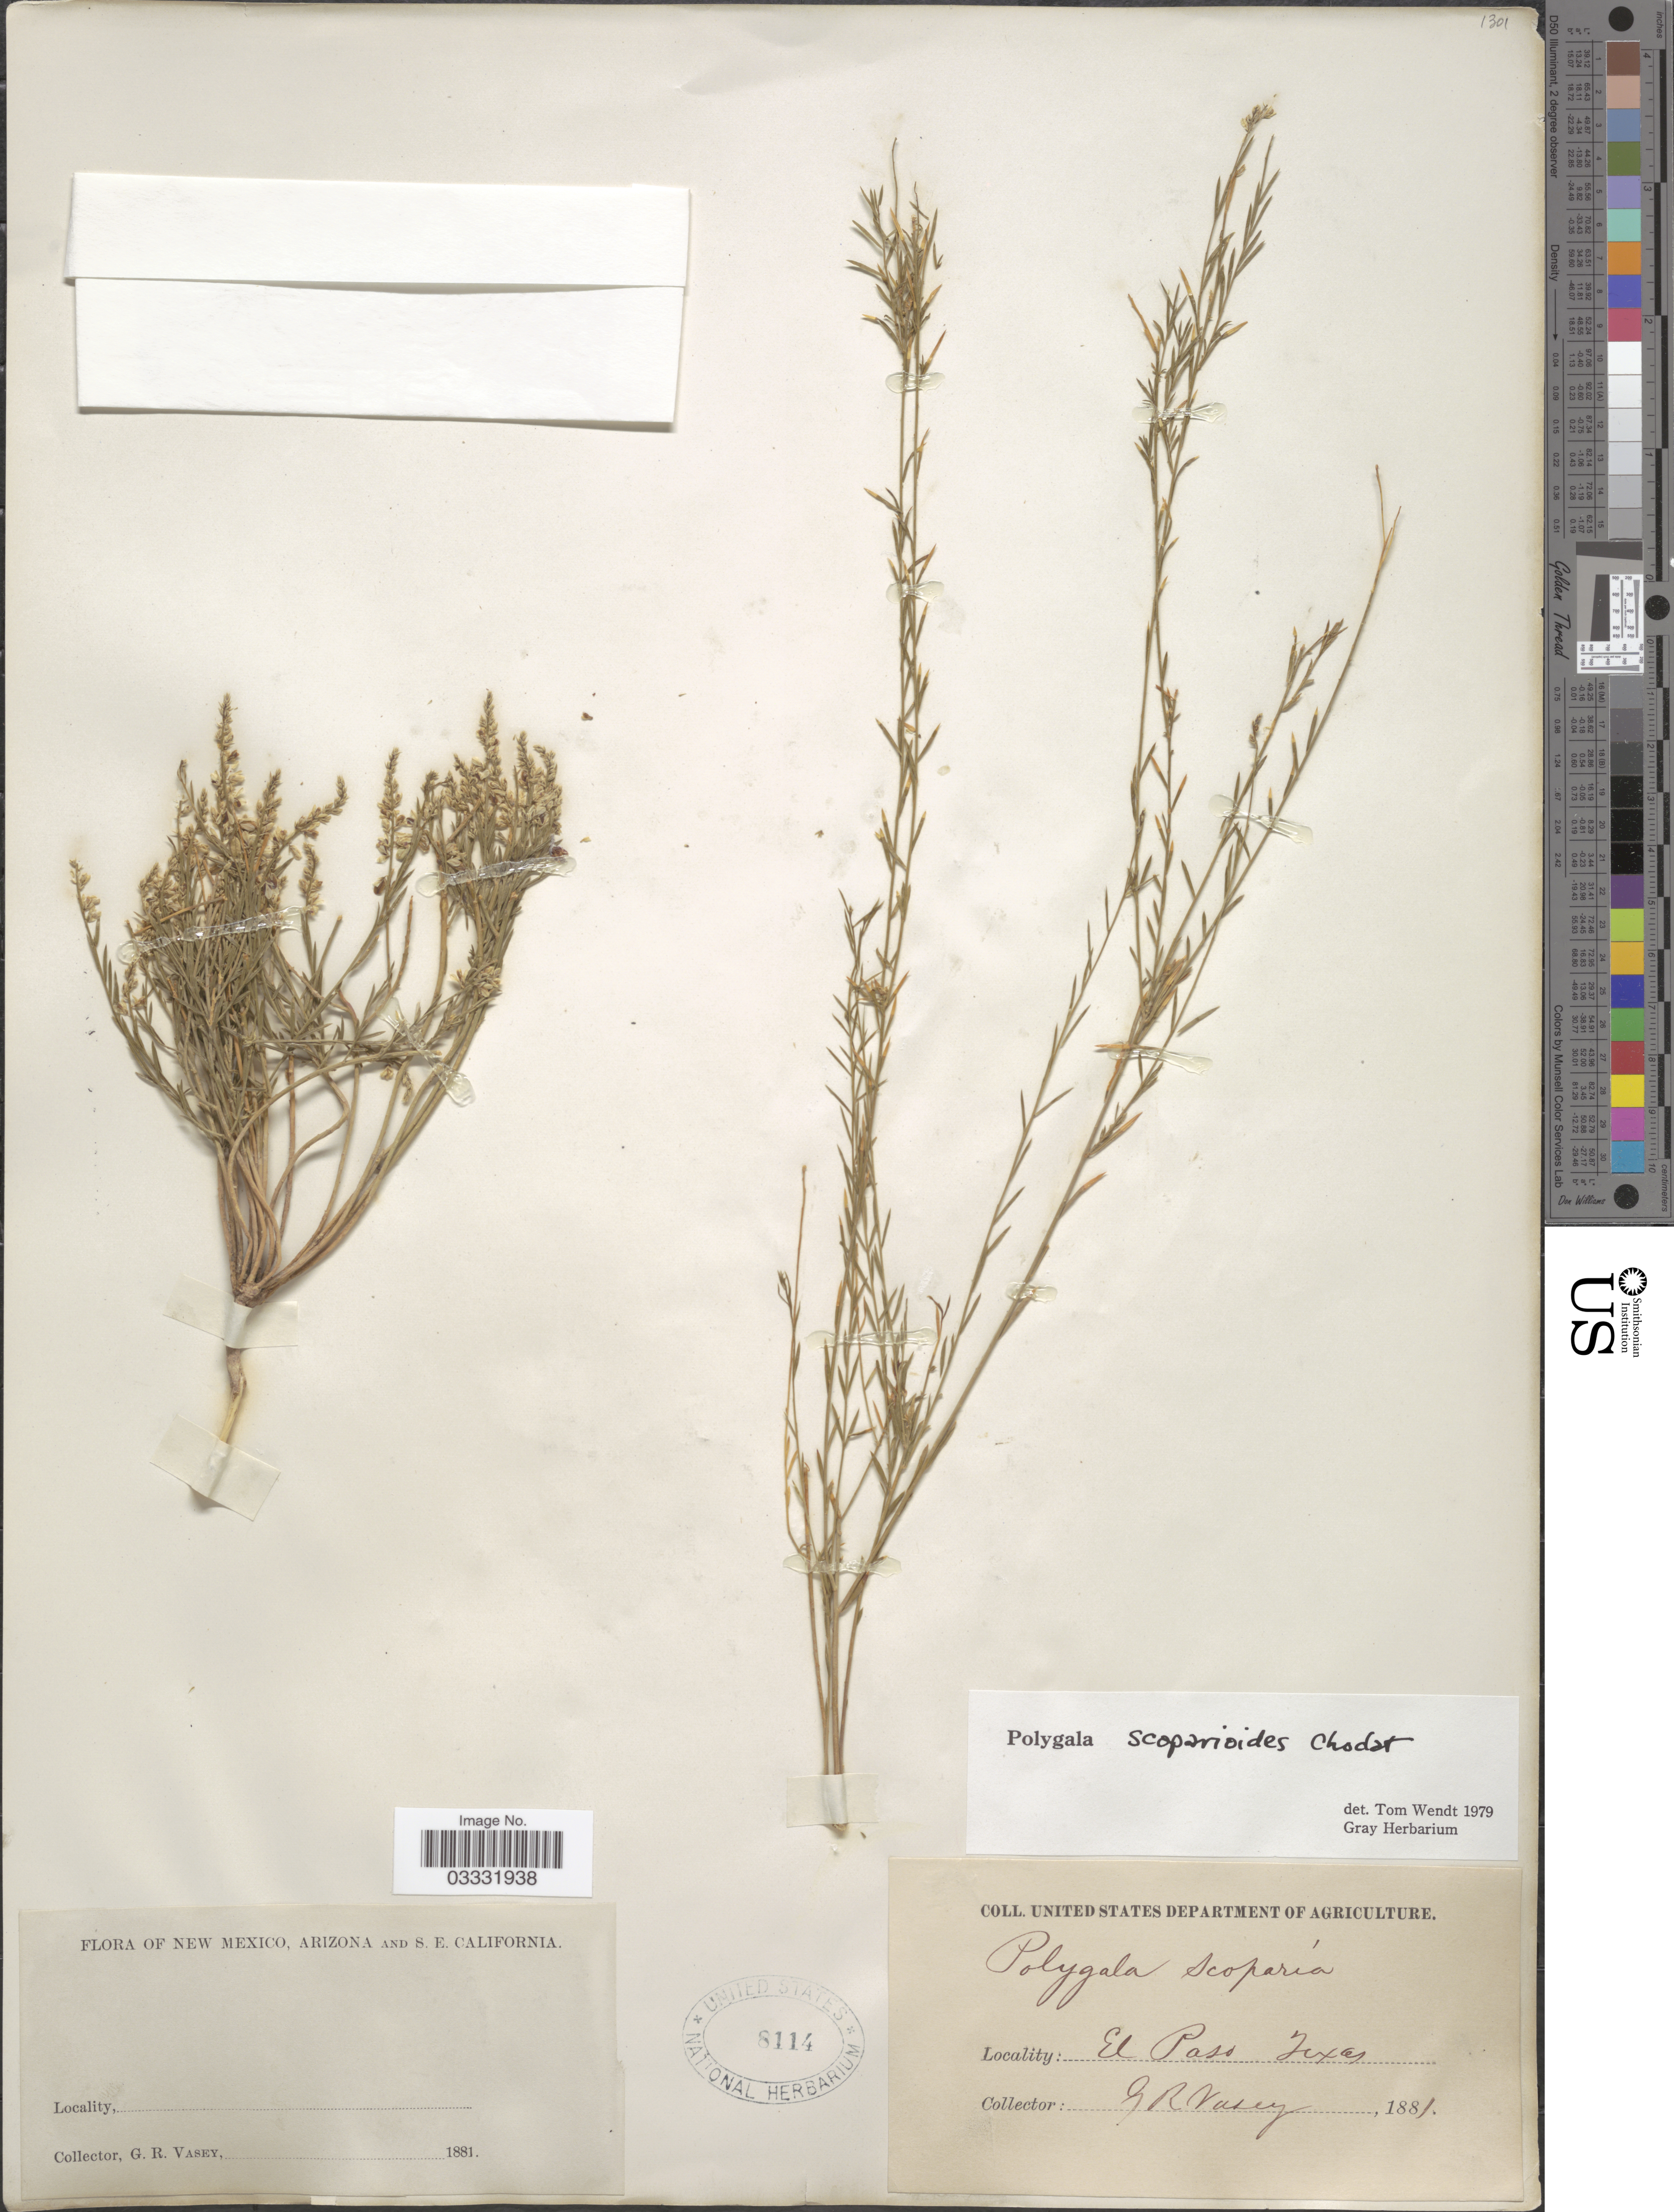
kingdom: Plantae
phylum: Tracheophyta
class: Magnoliopsida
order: Fabales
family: Polygalaceae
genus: Polygala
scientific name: Polygala scoparioides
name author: Chodat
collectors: G. R. Vasey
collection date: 1881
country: United States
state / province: Texas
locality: El Paso.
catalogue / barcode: US 8114